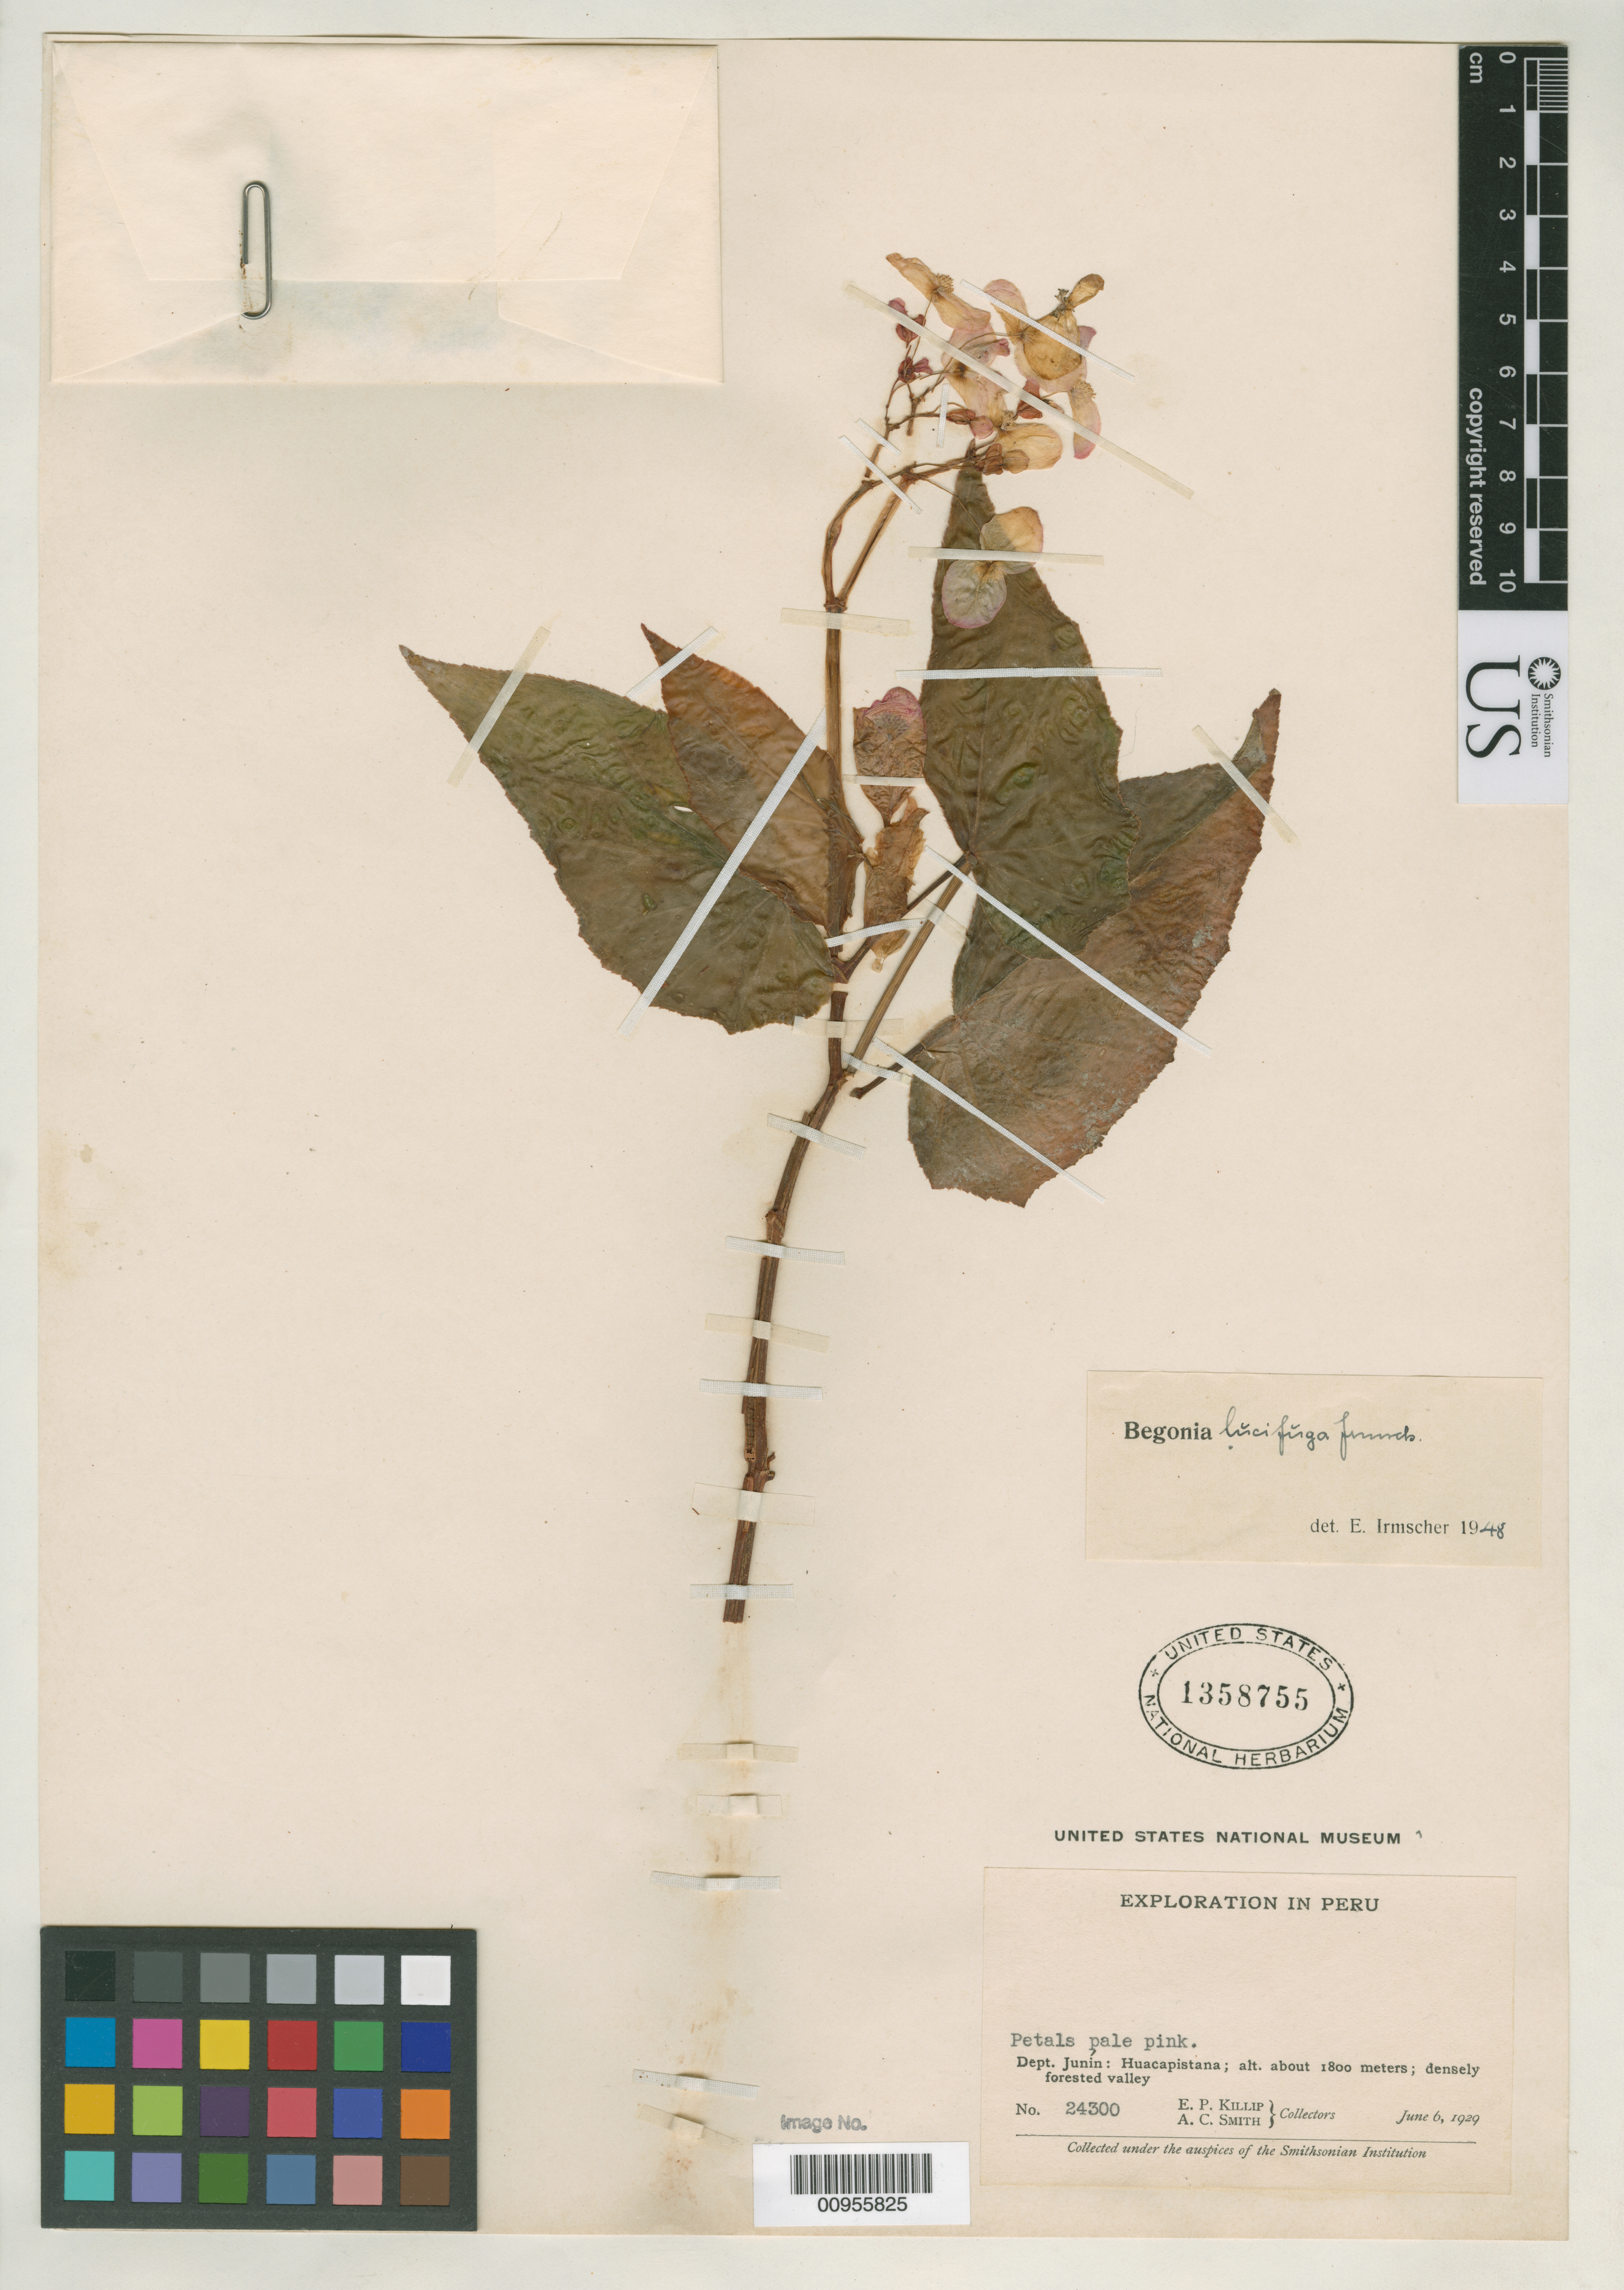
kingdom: Plantae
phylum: Tracheophyta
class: Magnoliopsida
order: Cucurbitales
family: Begoniaceae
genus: Begonia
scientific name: Begonia lucifuga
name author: Irmsch.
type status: Holotype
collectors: E. P. Killip & A. C. Smith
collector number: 24300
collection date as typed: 06 Jun 1929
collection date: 1929-06-06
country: Peru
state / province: Junín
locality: Huacapistana.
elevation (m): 1800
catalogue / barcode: US 1358755